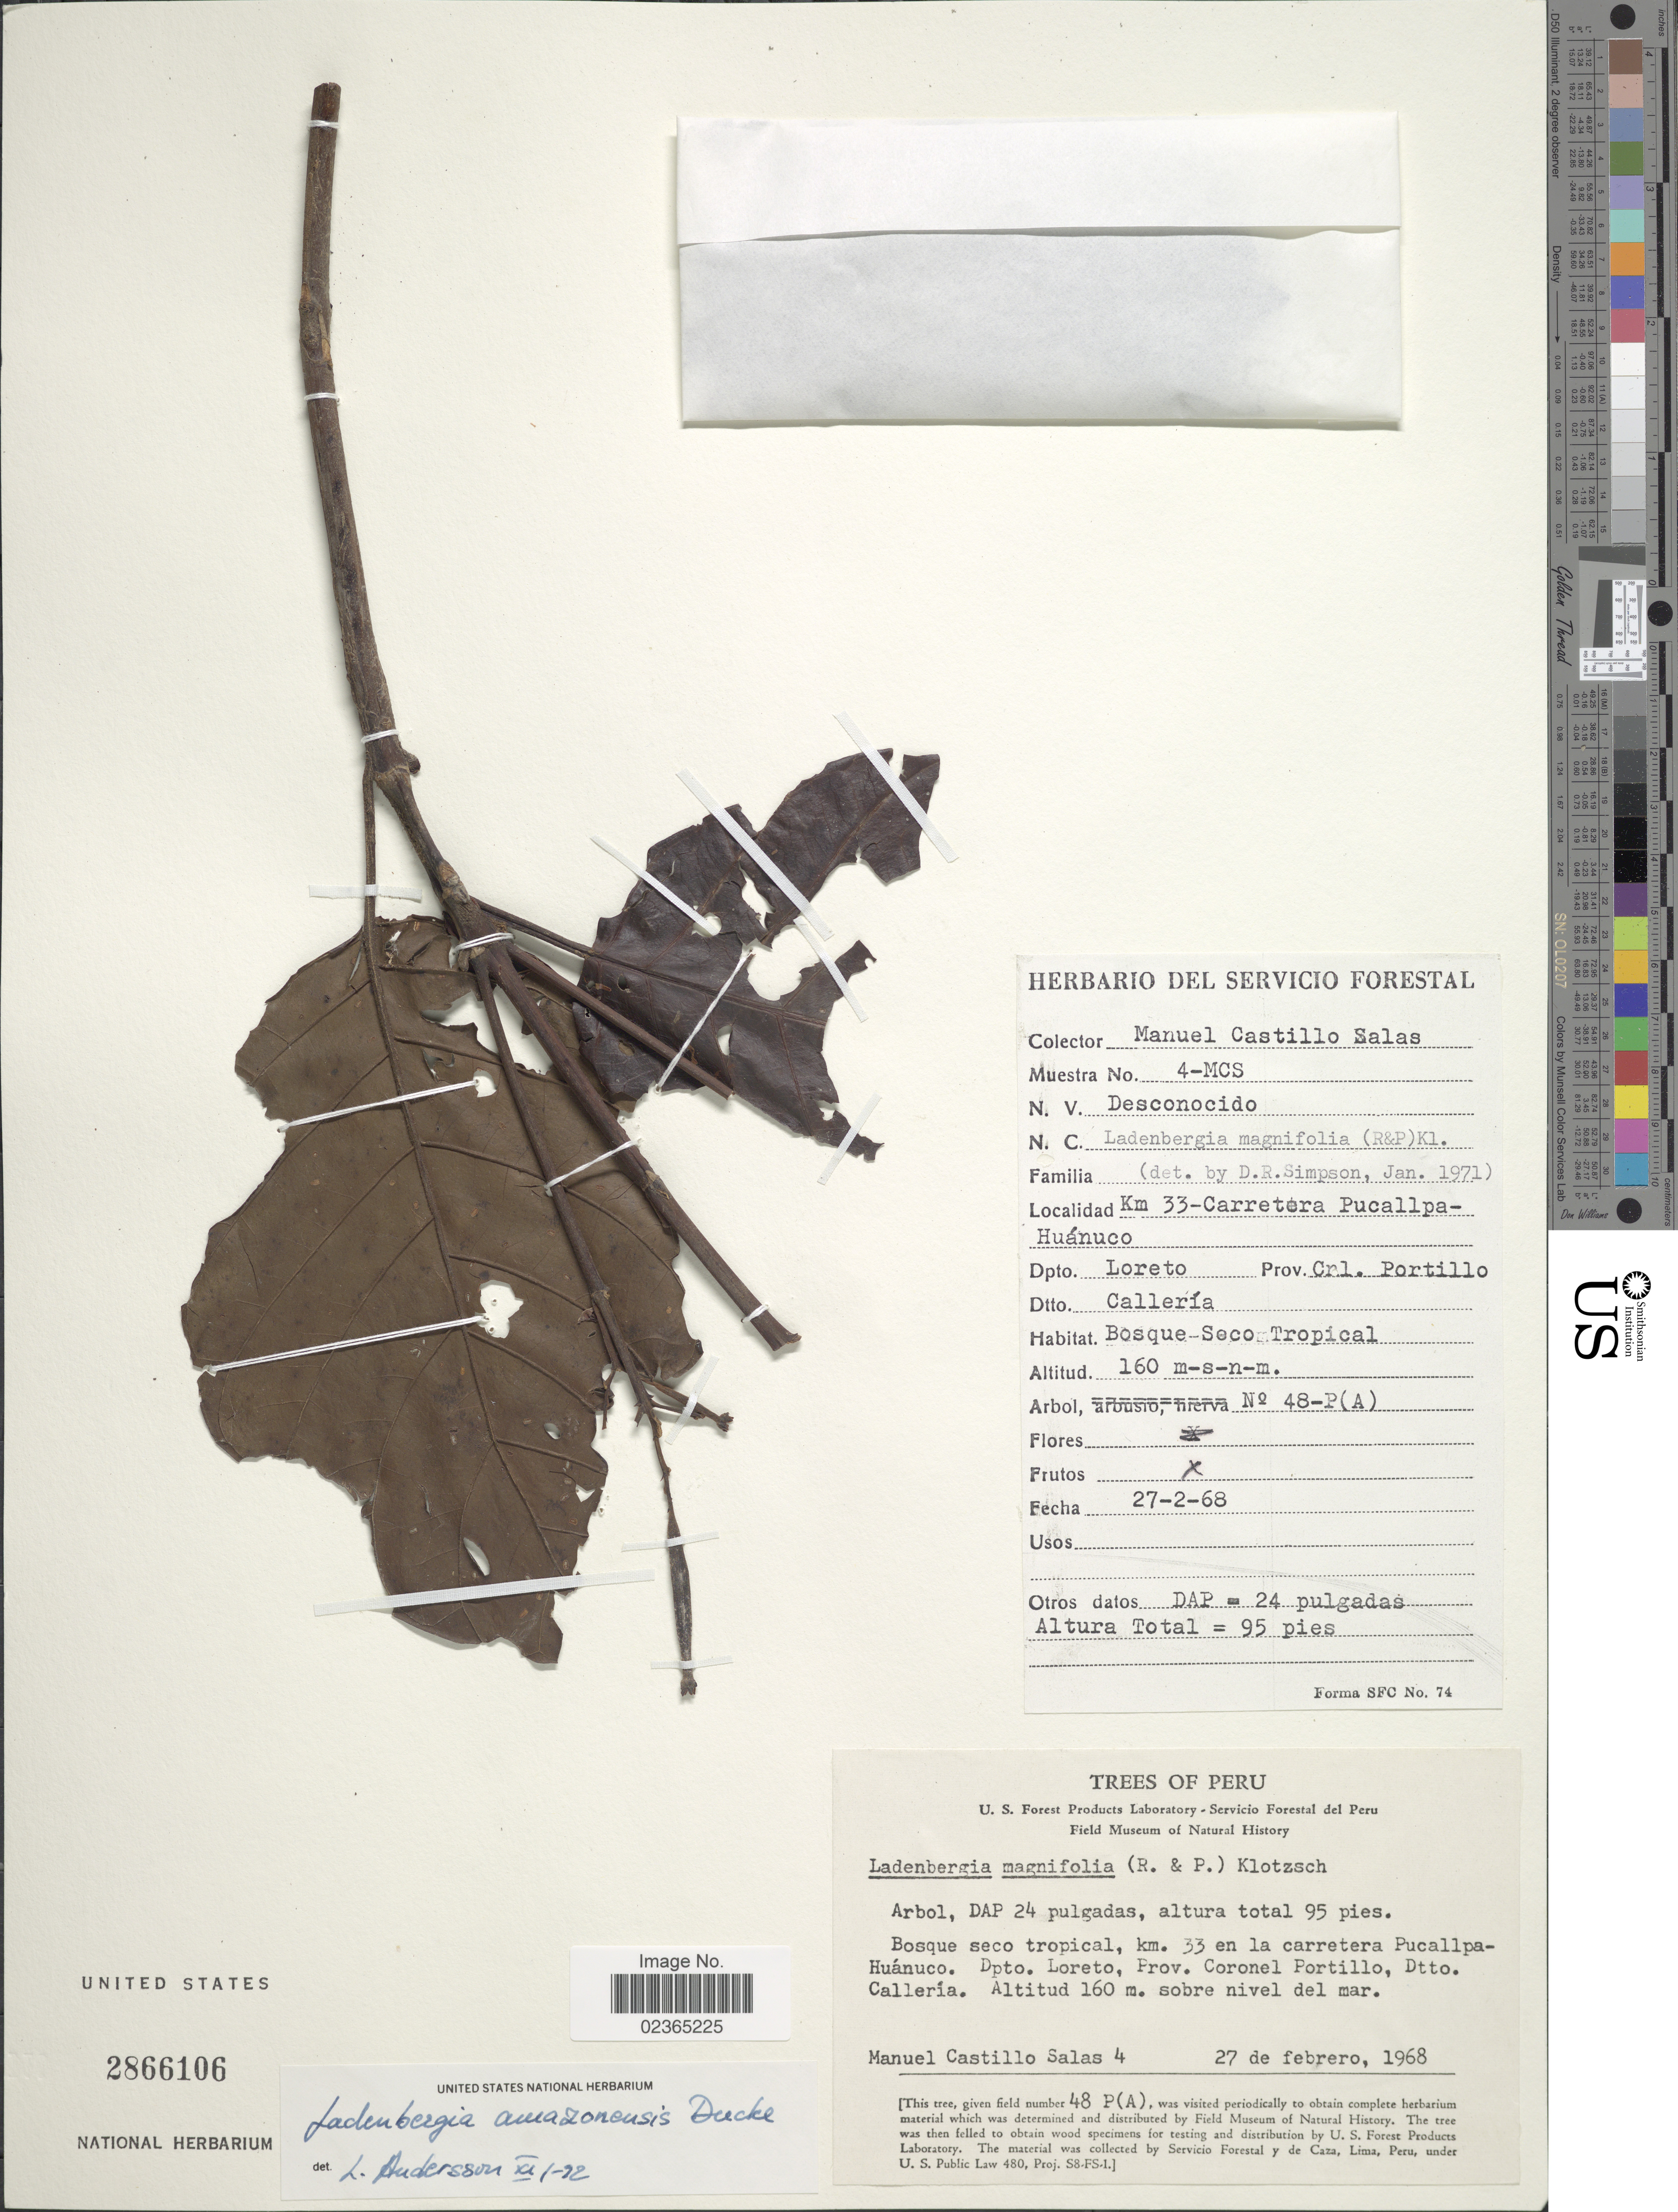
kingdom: Plantae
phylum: Tracheophyta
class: Magnoliopsida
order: Gentianales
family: Rubiaceae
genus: Ladenbergia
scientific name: Ladenbergia amazonensis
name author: Ducke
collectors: M. Castillo S.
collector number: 4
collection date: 1968-02-27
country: Peru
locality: Bosque seco tropical, km. 33 en la carretera Pucallpa-Huanuco. Dpto. Loreto, Prov. Coronel Portillo, Dtto. Calleria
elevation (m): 160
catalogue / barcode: US 2866106